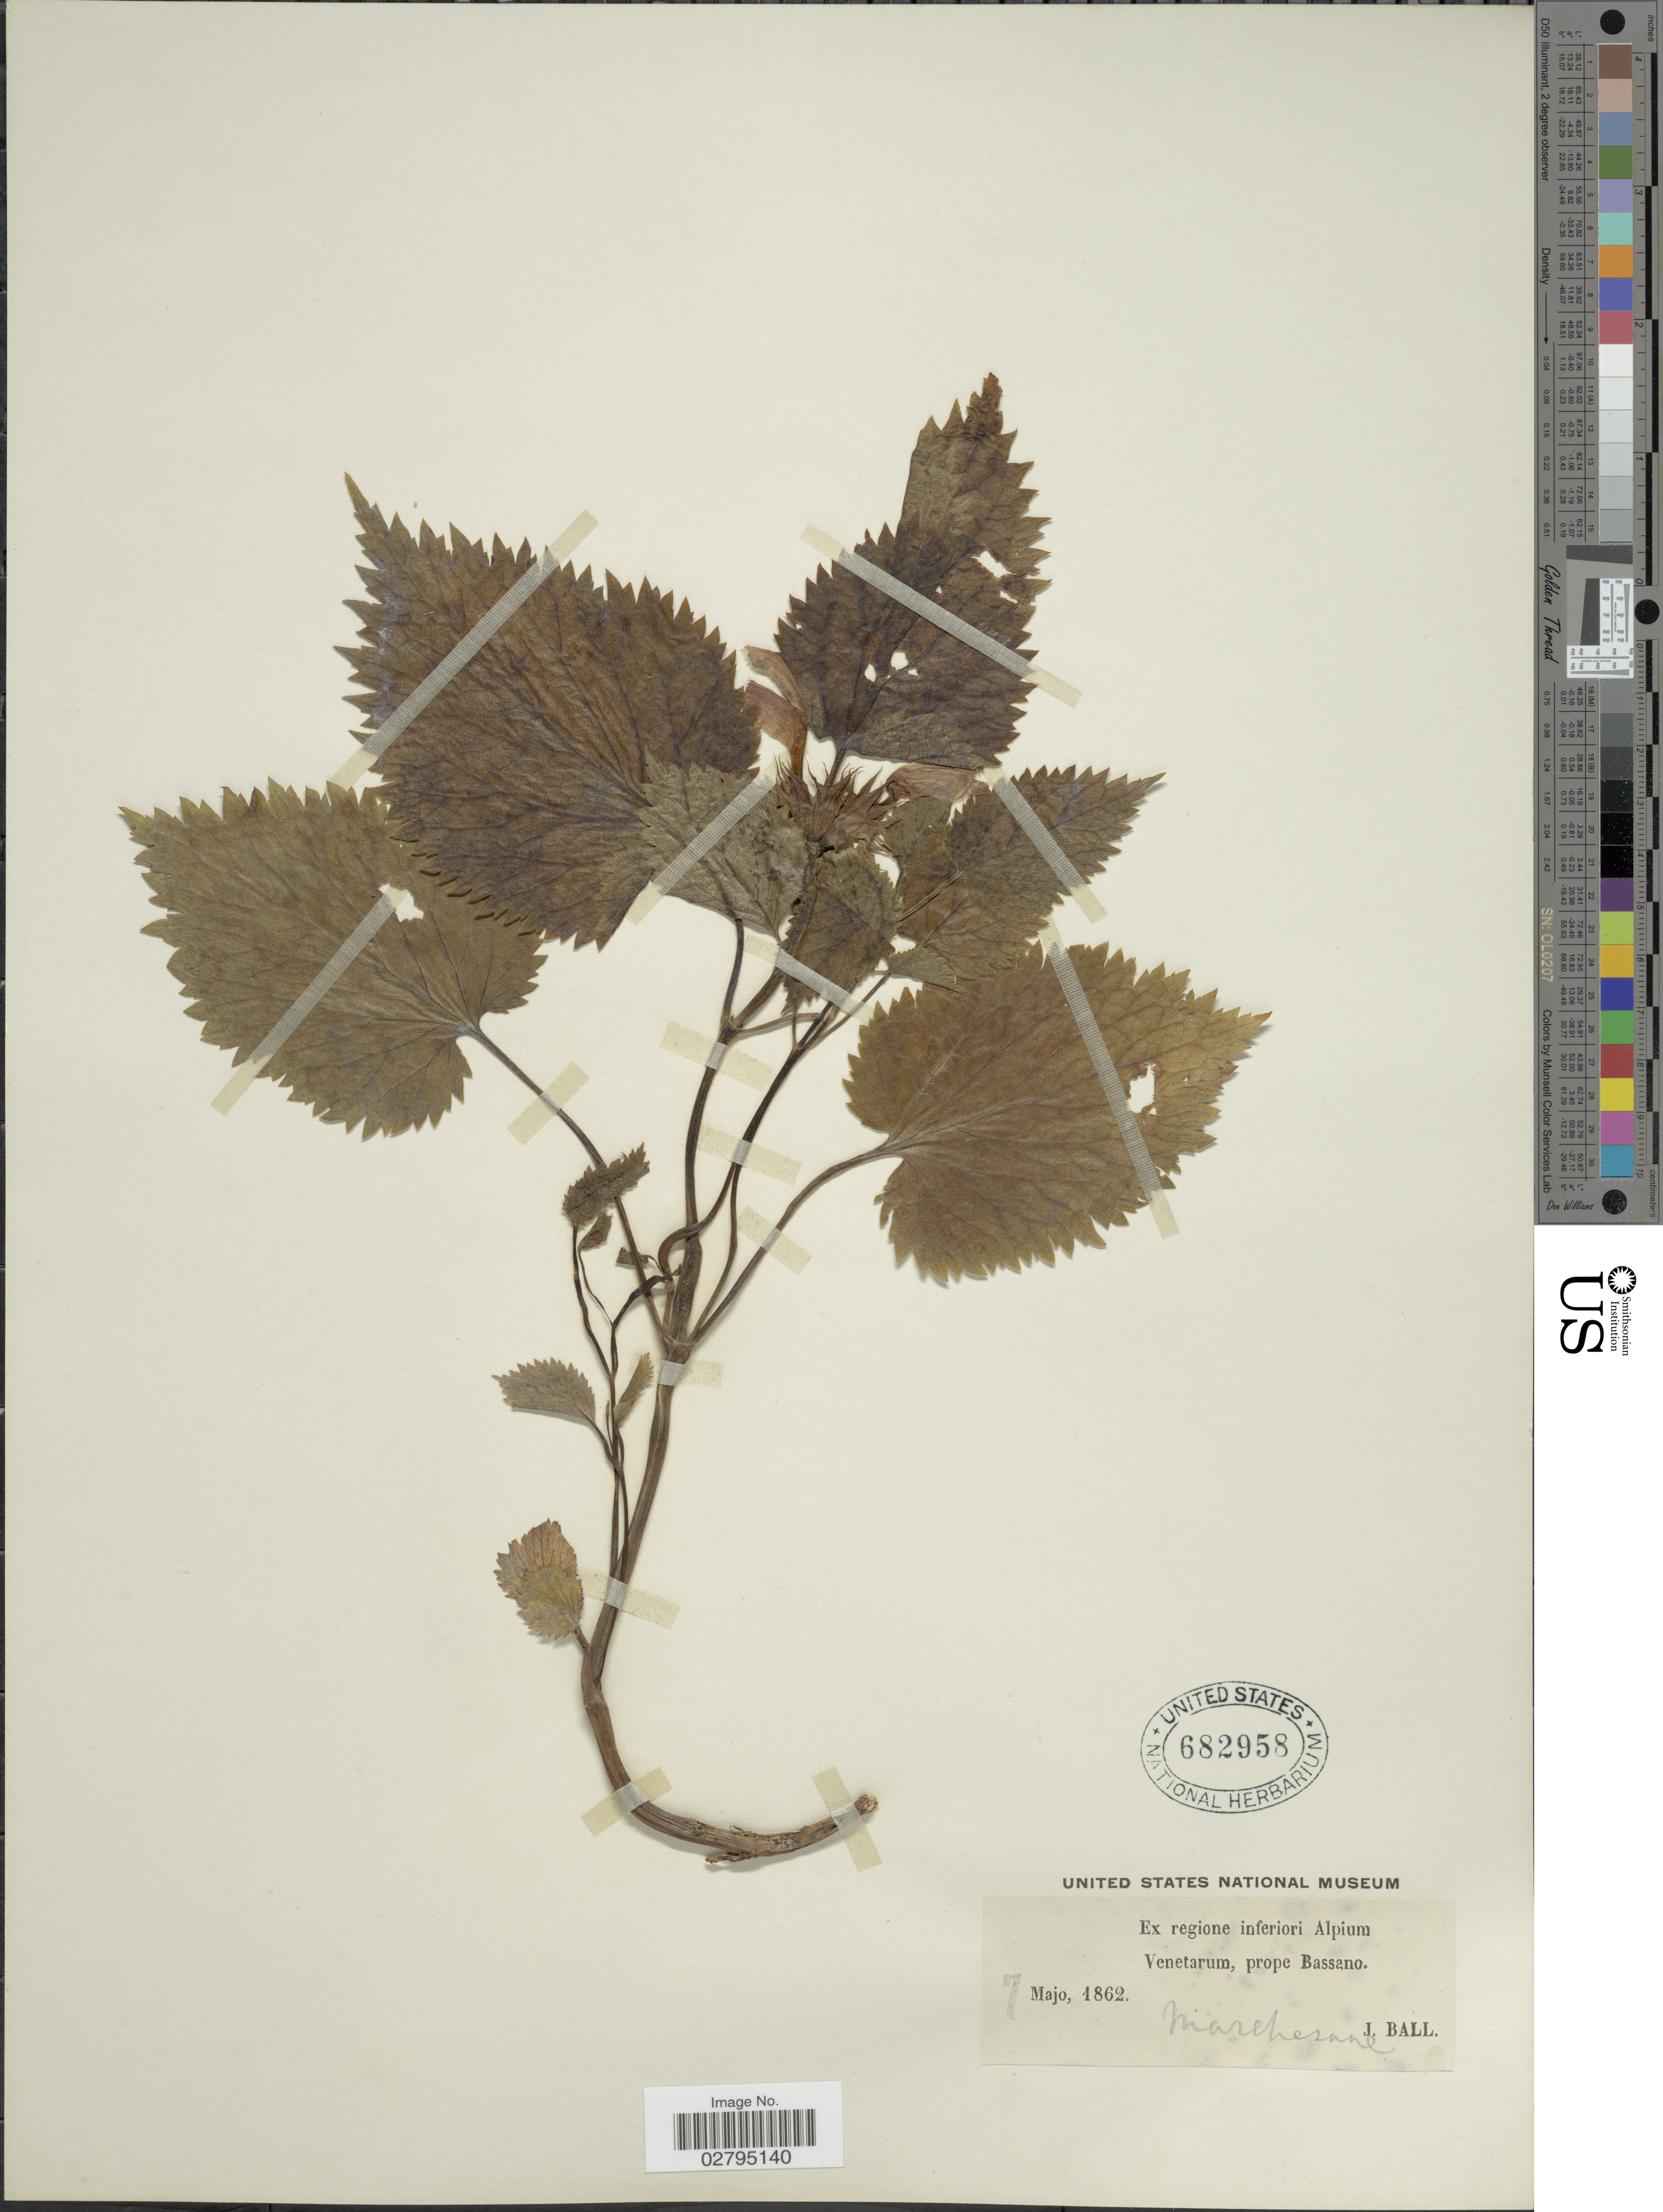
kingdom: Plantae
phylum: Tracheophyta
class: Magnoliopsida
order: Lamiales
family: Lamiaceae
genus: Lamium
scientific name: Lamium sp.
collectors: J. Ball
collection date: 1862-05-07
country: Italy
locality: Regione inferiori Alpium Venetarum, prope Bassano.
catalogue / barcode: US 682958